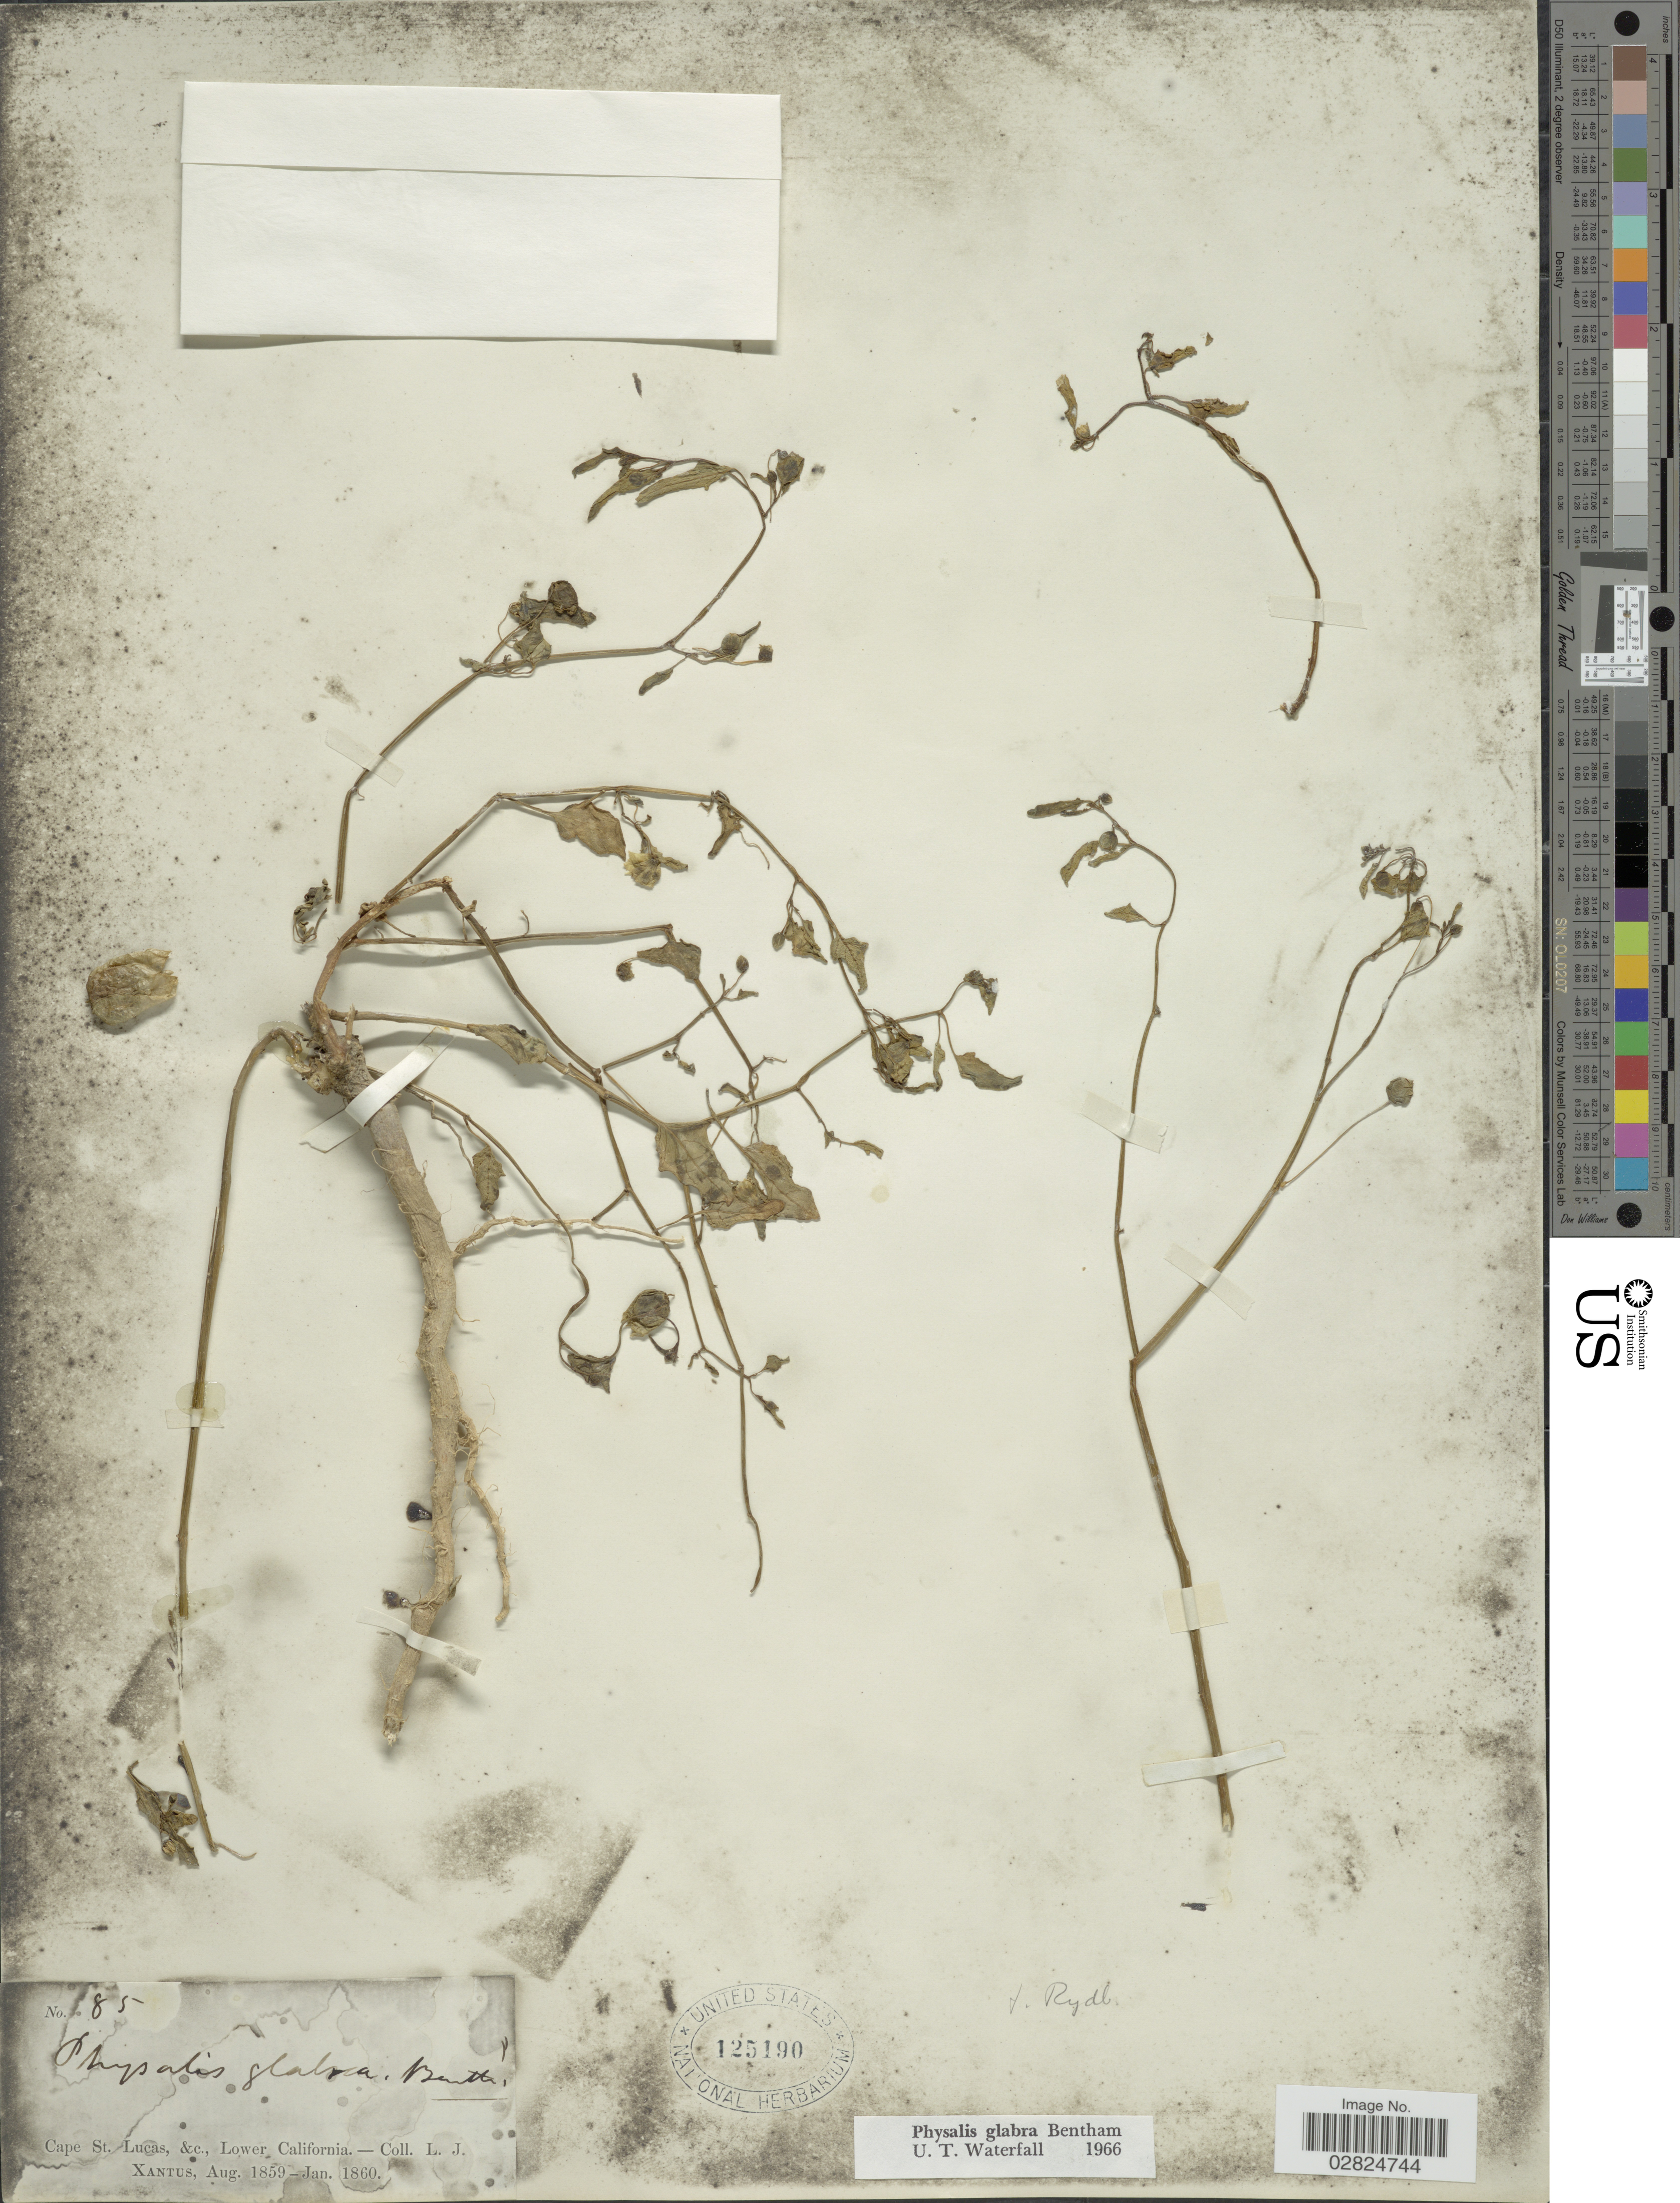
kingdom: Plantae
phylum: Tracheophyta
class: Magnoliopsida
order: Solanales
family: Solanaceae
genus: Physalis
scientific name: Physalis glabra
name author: Benth.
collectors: L. J. Xantus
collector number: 85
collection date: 1859-08/1860-01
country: Mexico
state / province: Baja California Sur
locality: Cape St. Lucas & c., Lower California.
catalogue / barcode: US 125190